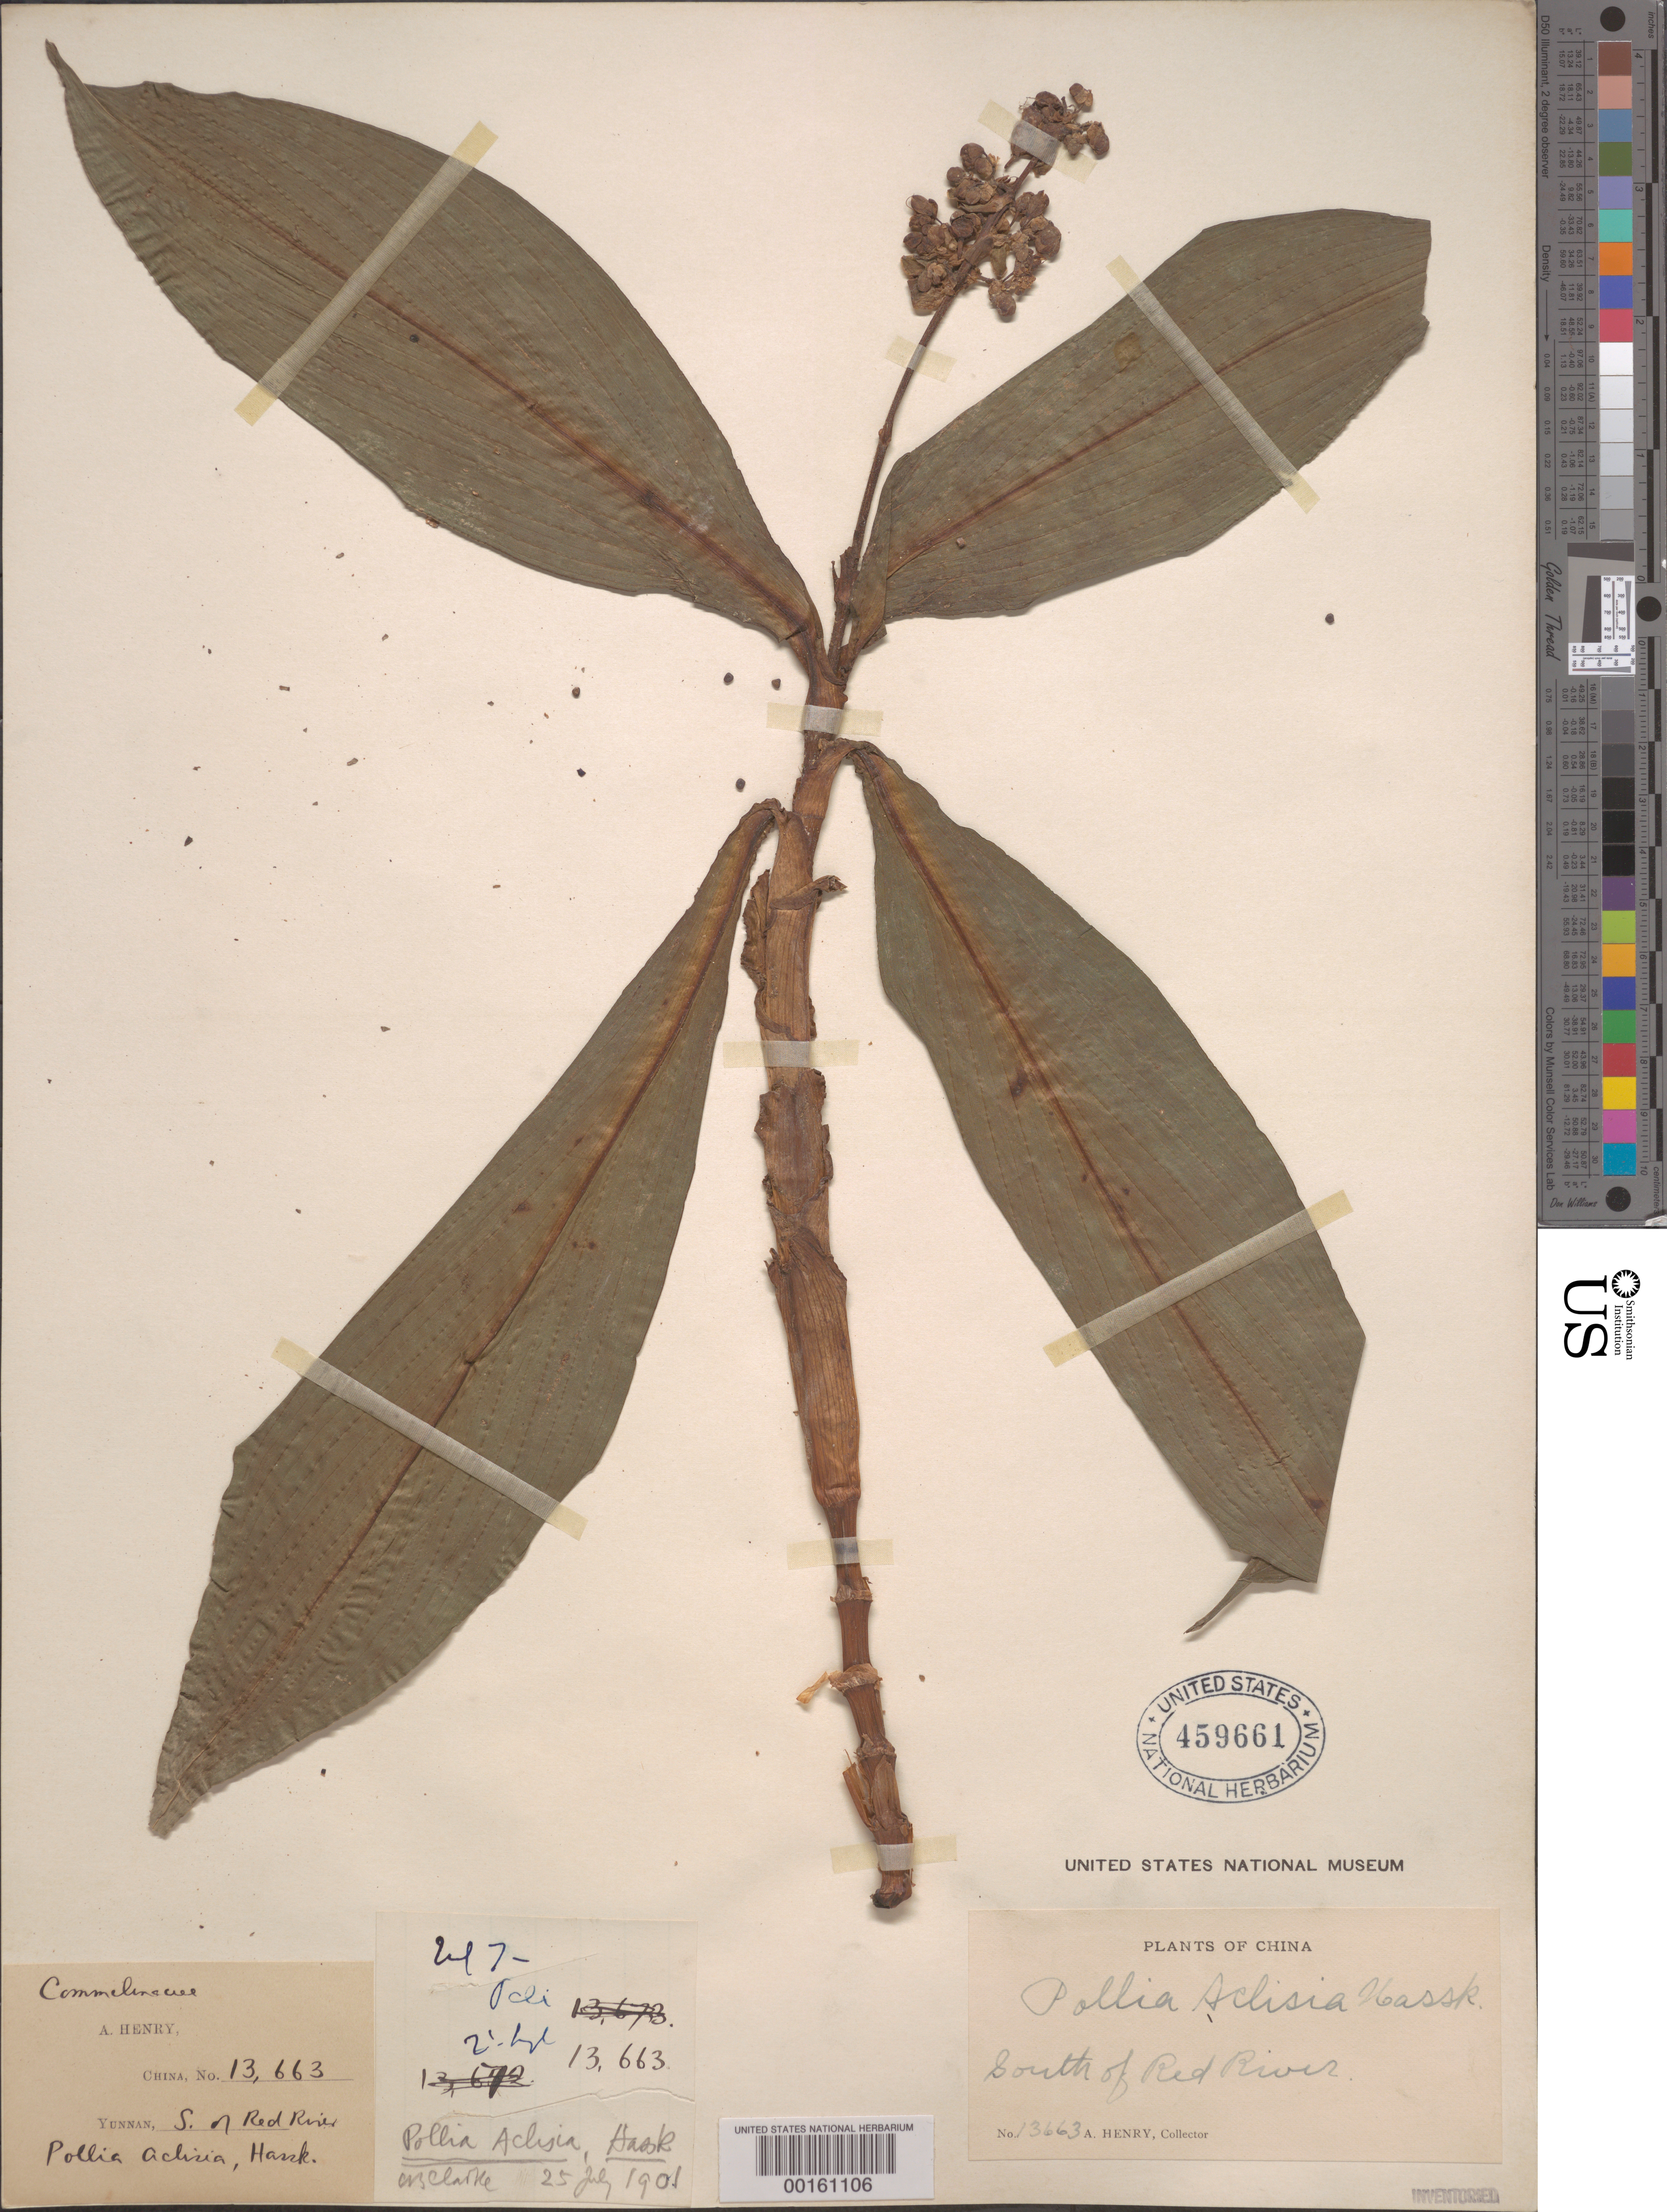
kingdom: Plantae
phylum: Tracheophyta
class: Liliopsida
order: Commelinales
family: Commelinaceae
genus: Pollia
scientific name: Pollia hasskarlii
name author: R.S. Rao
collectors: A. Henry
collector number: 13663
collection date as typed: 25 Jul 1901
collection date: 1901-07-25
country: China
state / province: Yunnan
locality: S of red river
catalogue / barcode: US 459661